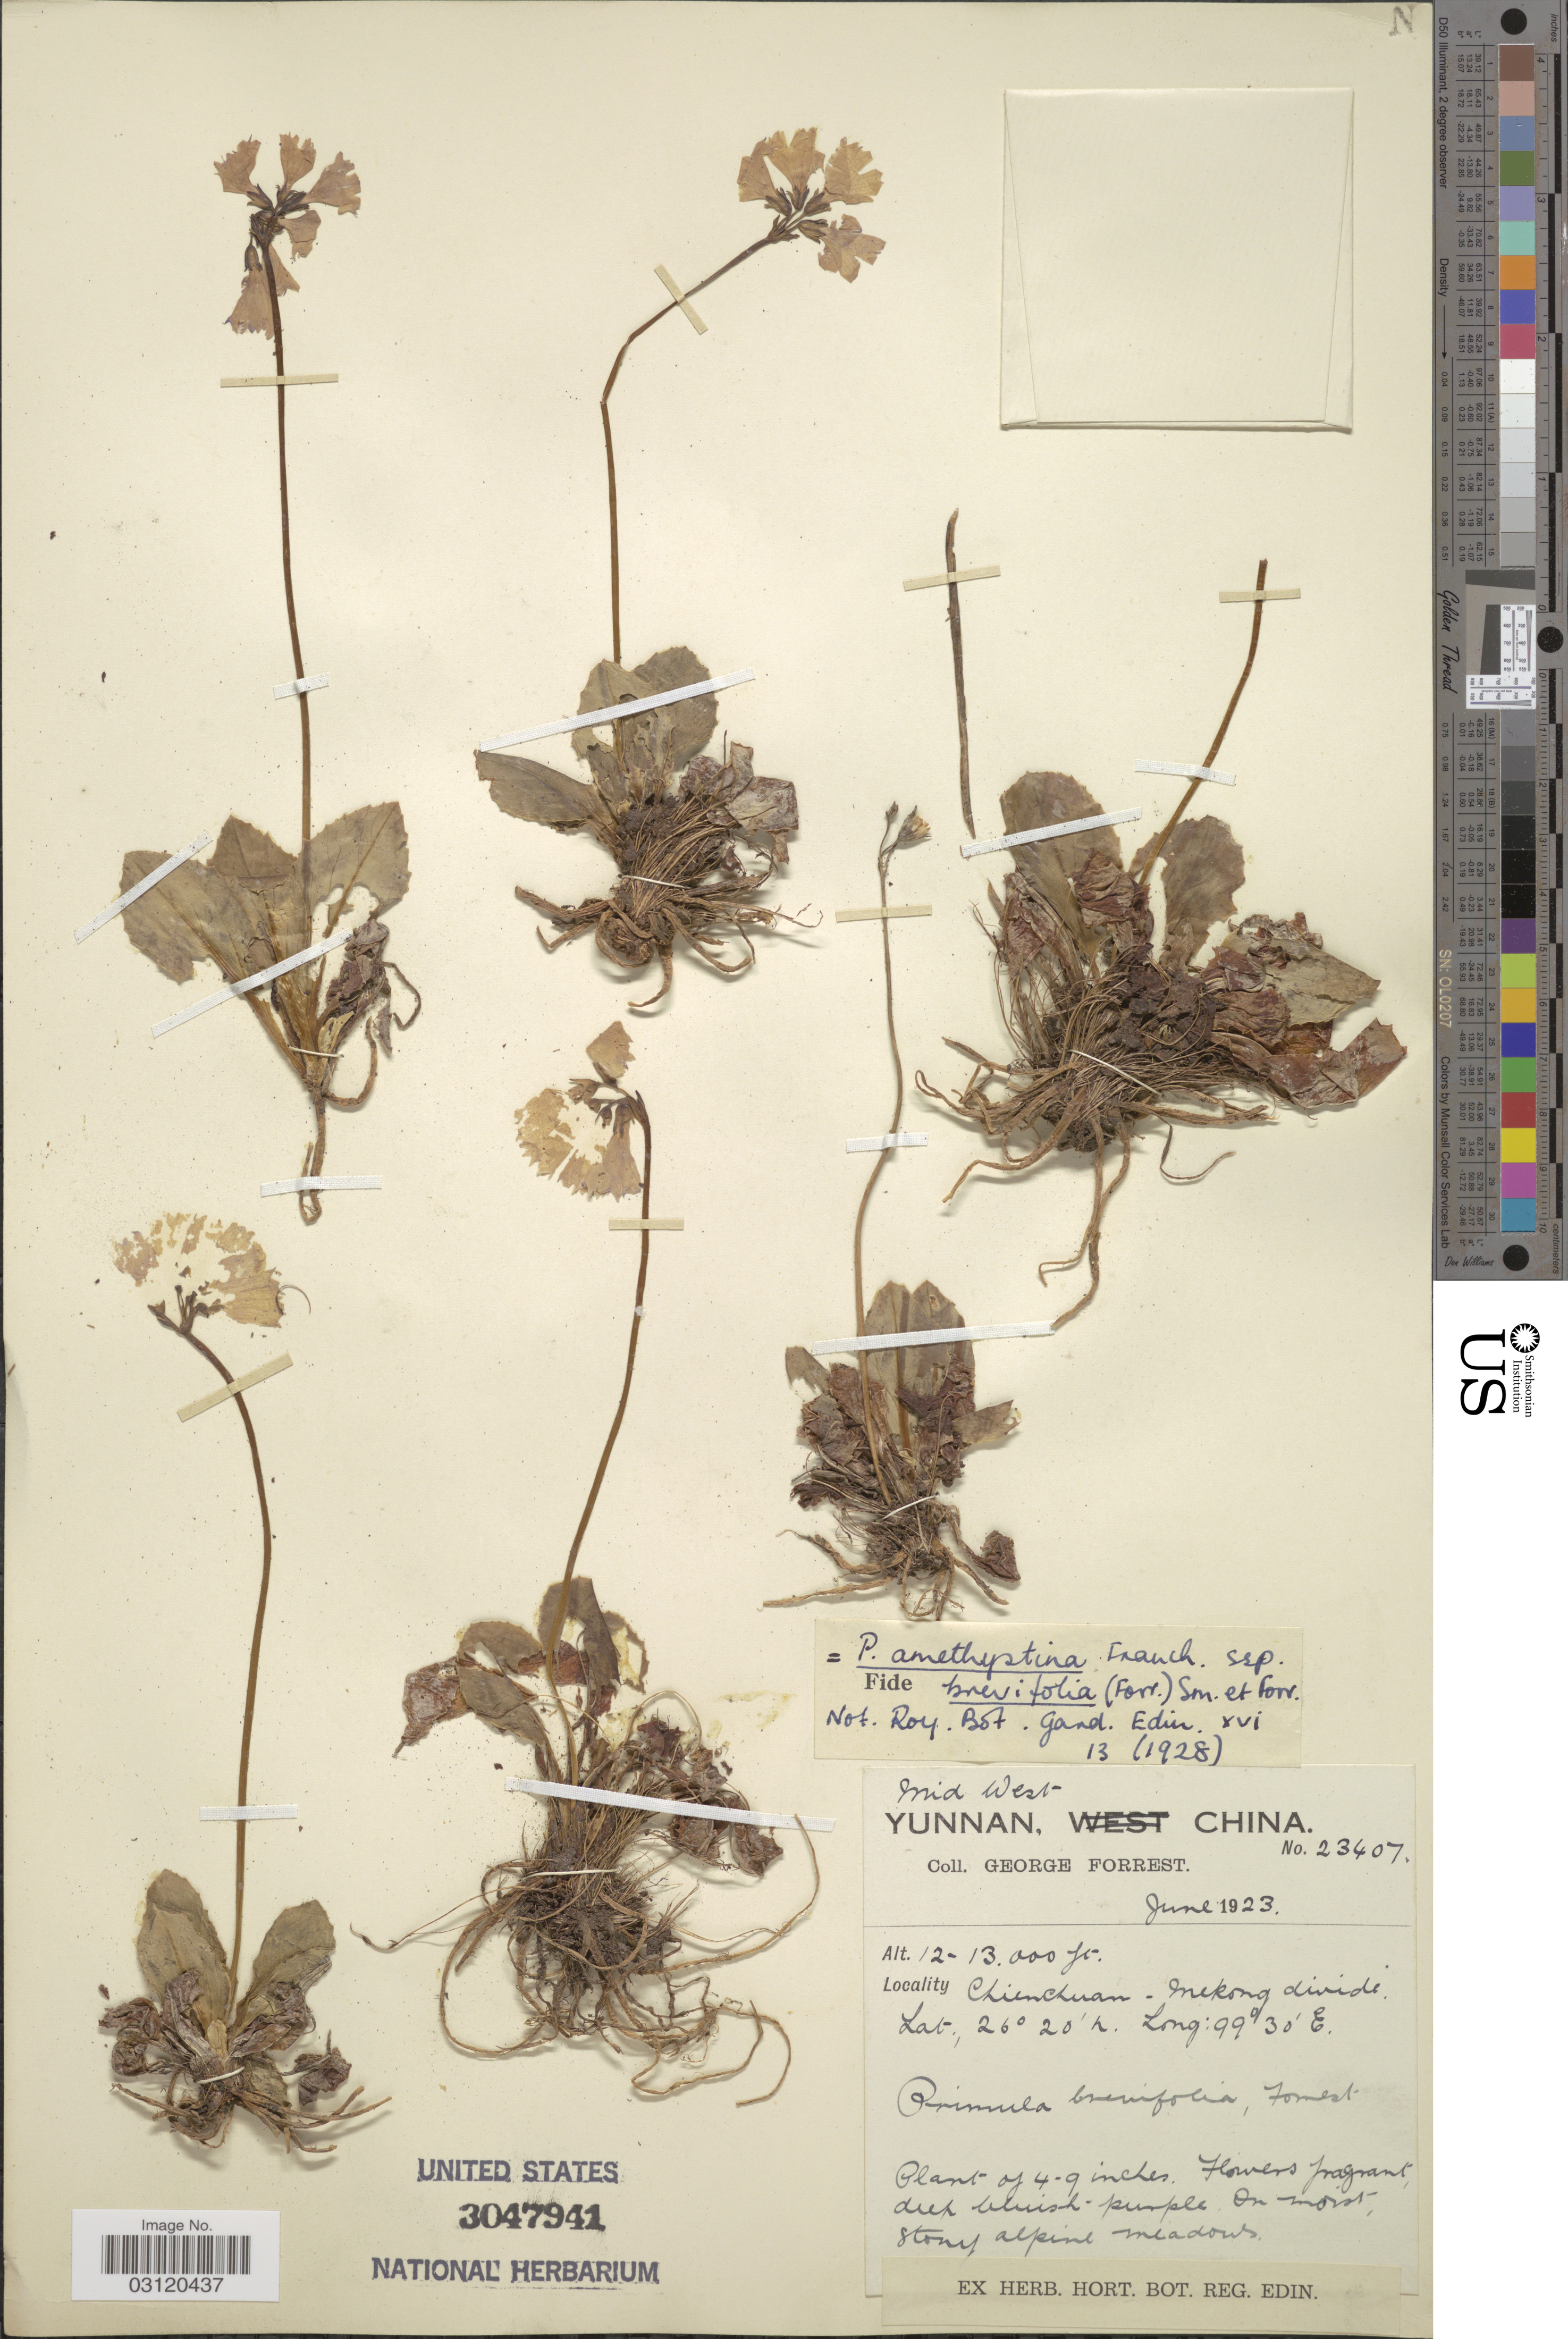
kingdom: Plantae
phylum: Tracheophyta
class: Magnoliopsida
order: Ericales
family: Primulaceae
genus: Primula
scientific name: Primula amethystina subsp. brevifolia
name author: (Forrest) W.W. Sm. & Forrest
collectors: G. Forrest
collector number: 23407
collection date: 1923-06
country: China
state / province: Yunnan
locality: Mid West. Chienchuan-Mekong divide.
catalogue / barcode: US 3047941